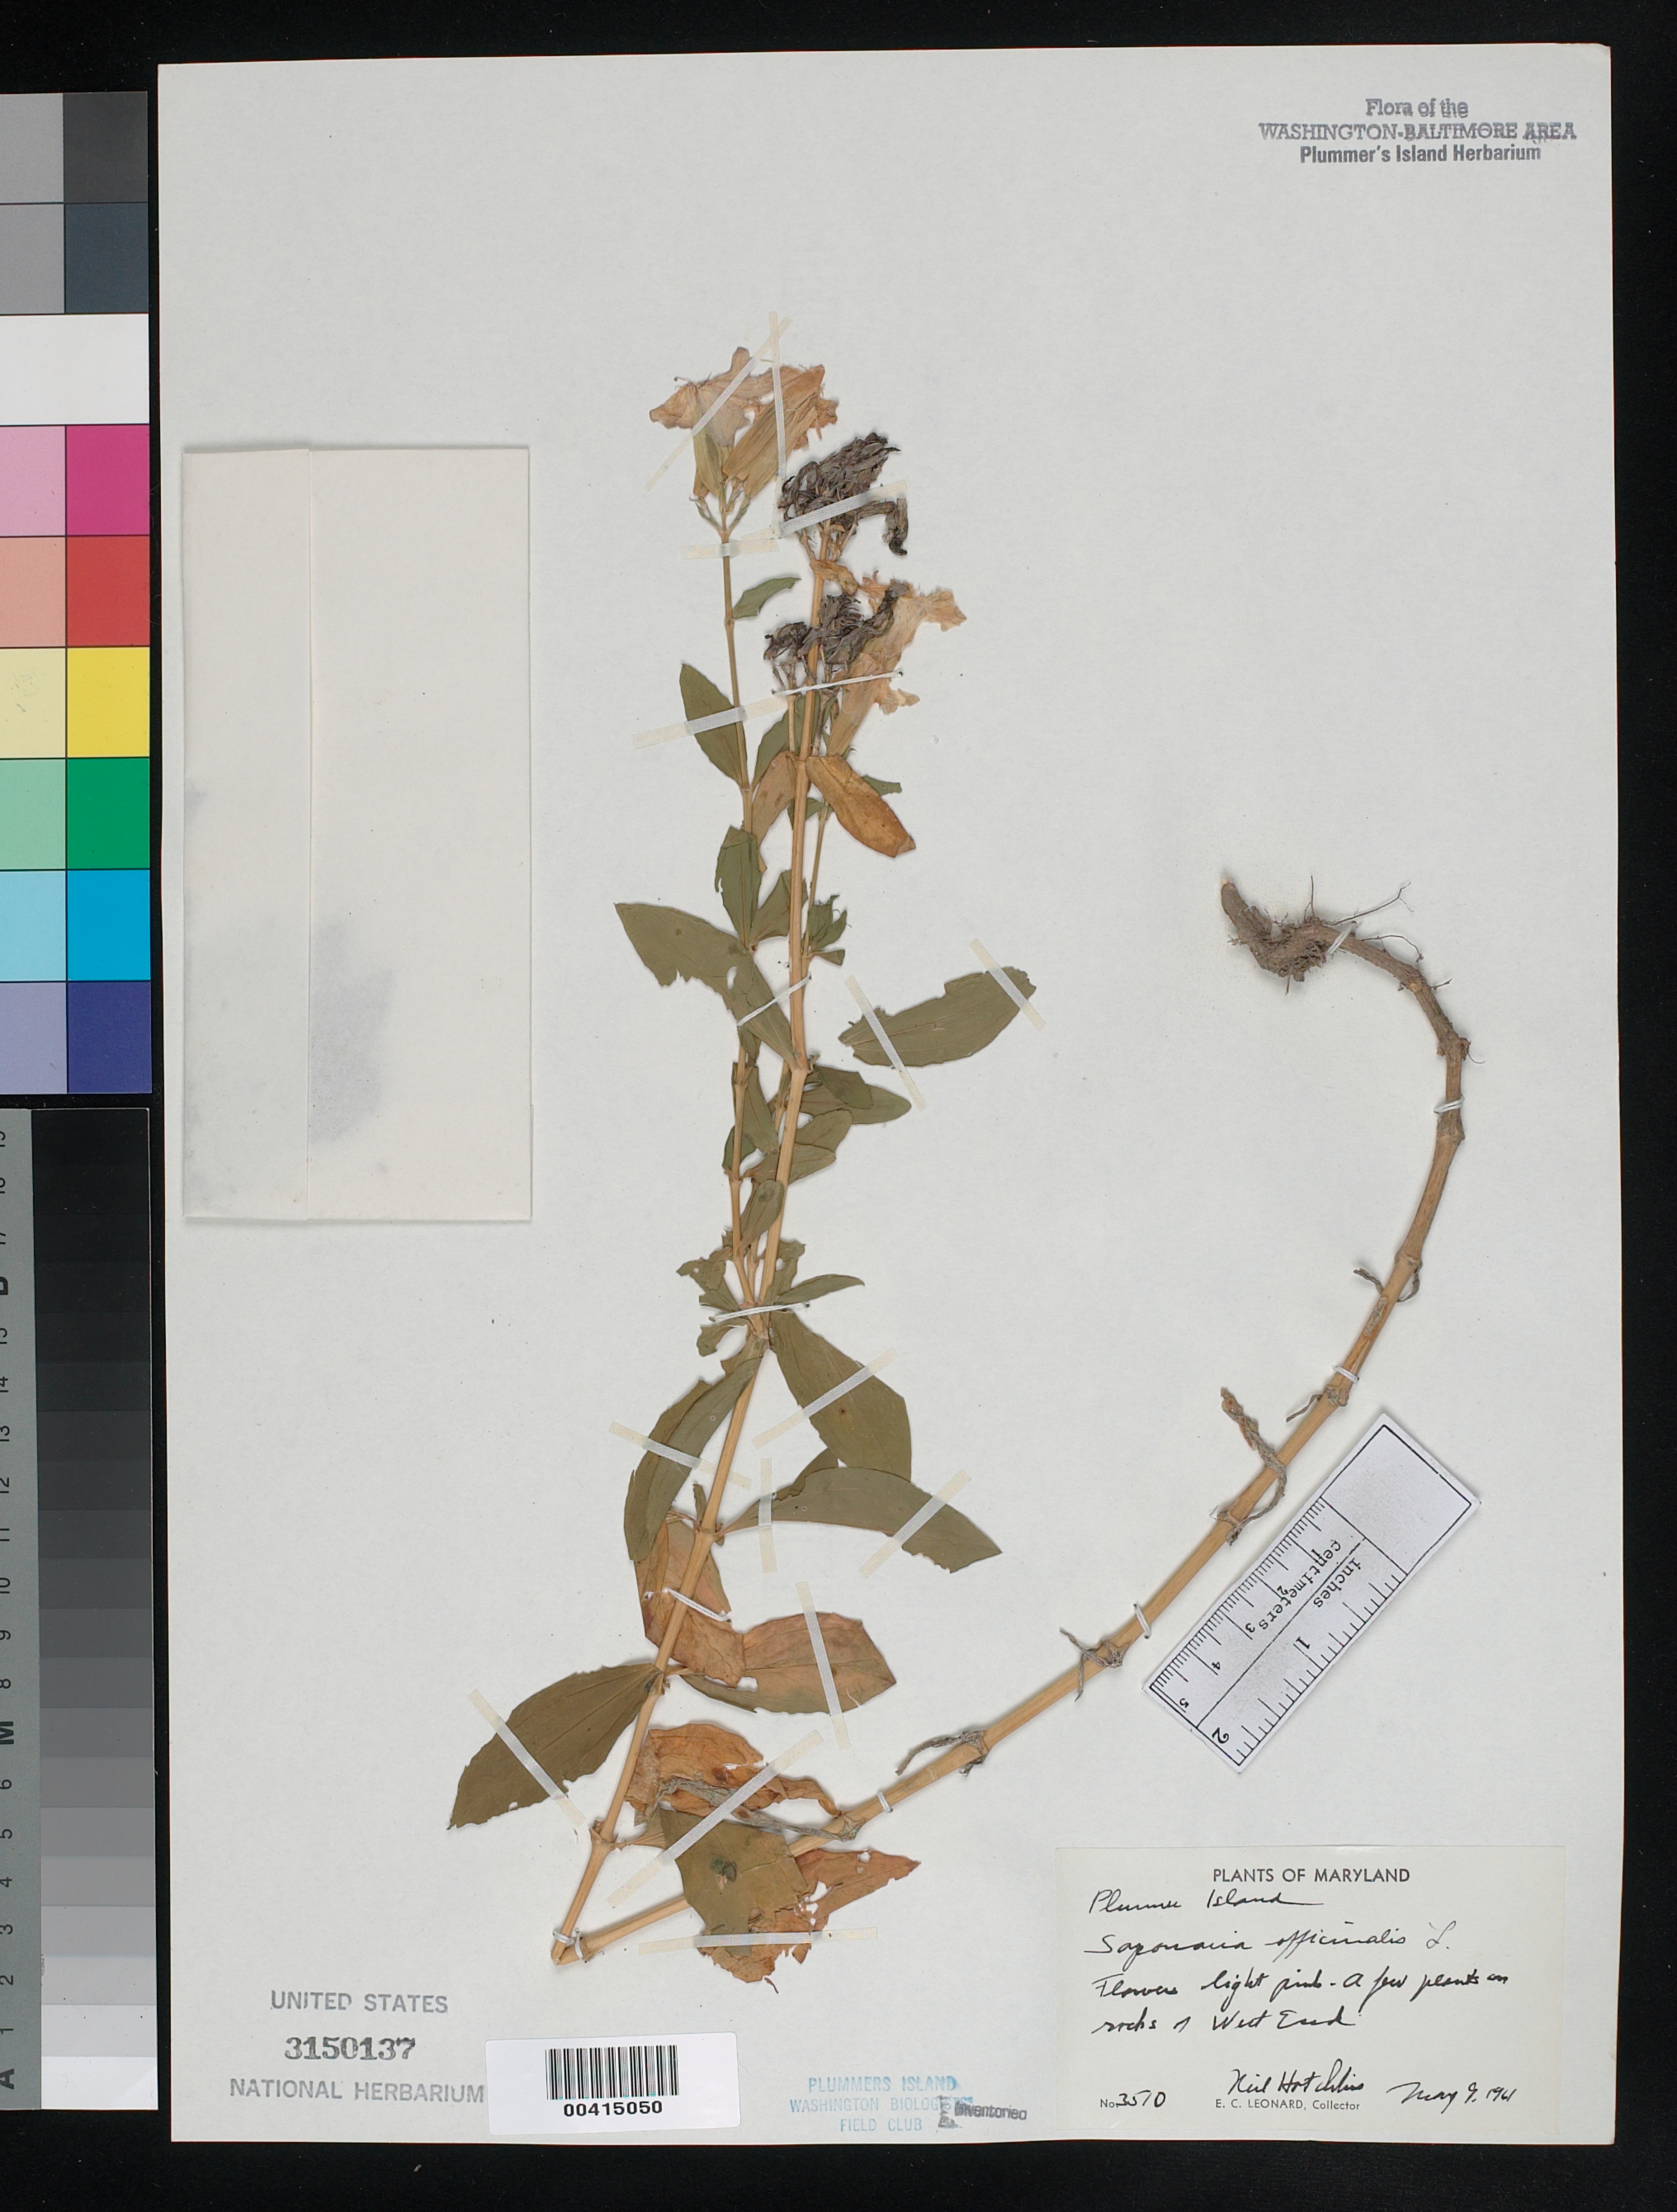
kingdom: Plantae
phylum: Tracheophyta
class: Magnoliopsida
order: Caryophyllales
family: Caryophyllaceae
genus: Saponaria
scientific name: Saponaria officinalis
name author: L.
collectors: E. C. Leonard & N. Hotchkiss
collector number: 3510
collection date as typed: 09 May 1961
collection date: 1961-05-09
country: United States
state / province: Maryland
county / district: Montgomery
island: Plummers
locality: Plummer's Island; rocks of west end C. & O. Canal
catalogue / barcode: US 3150137